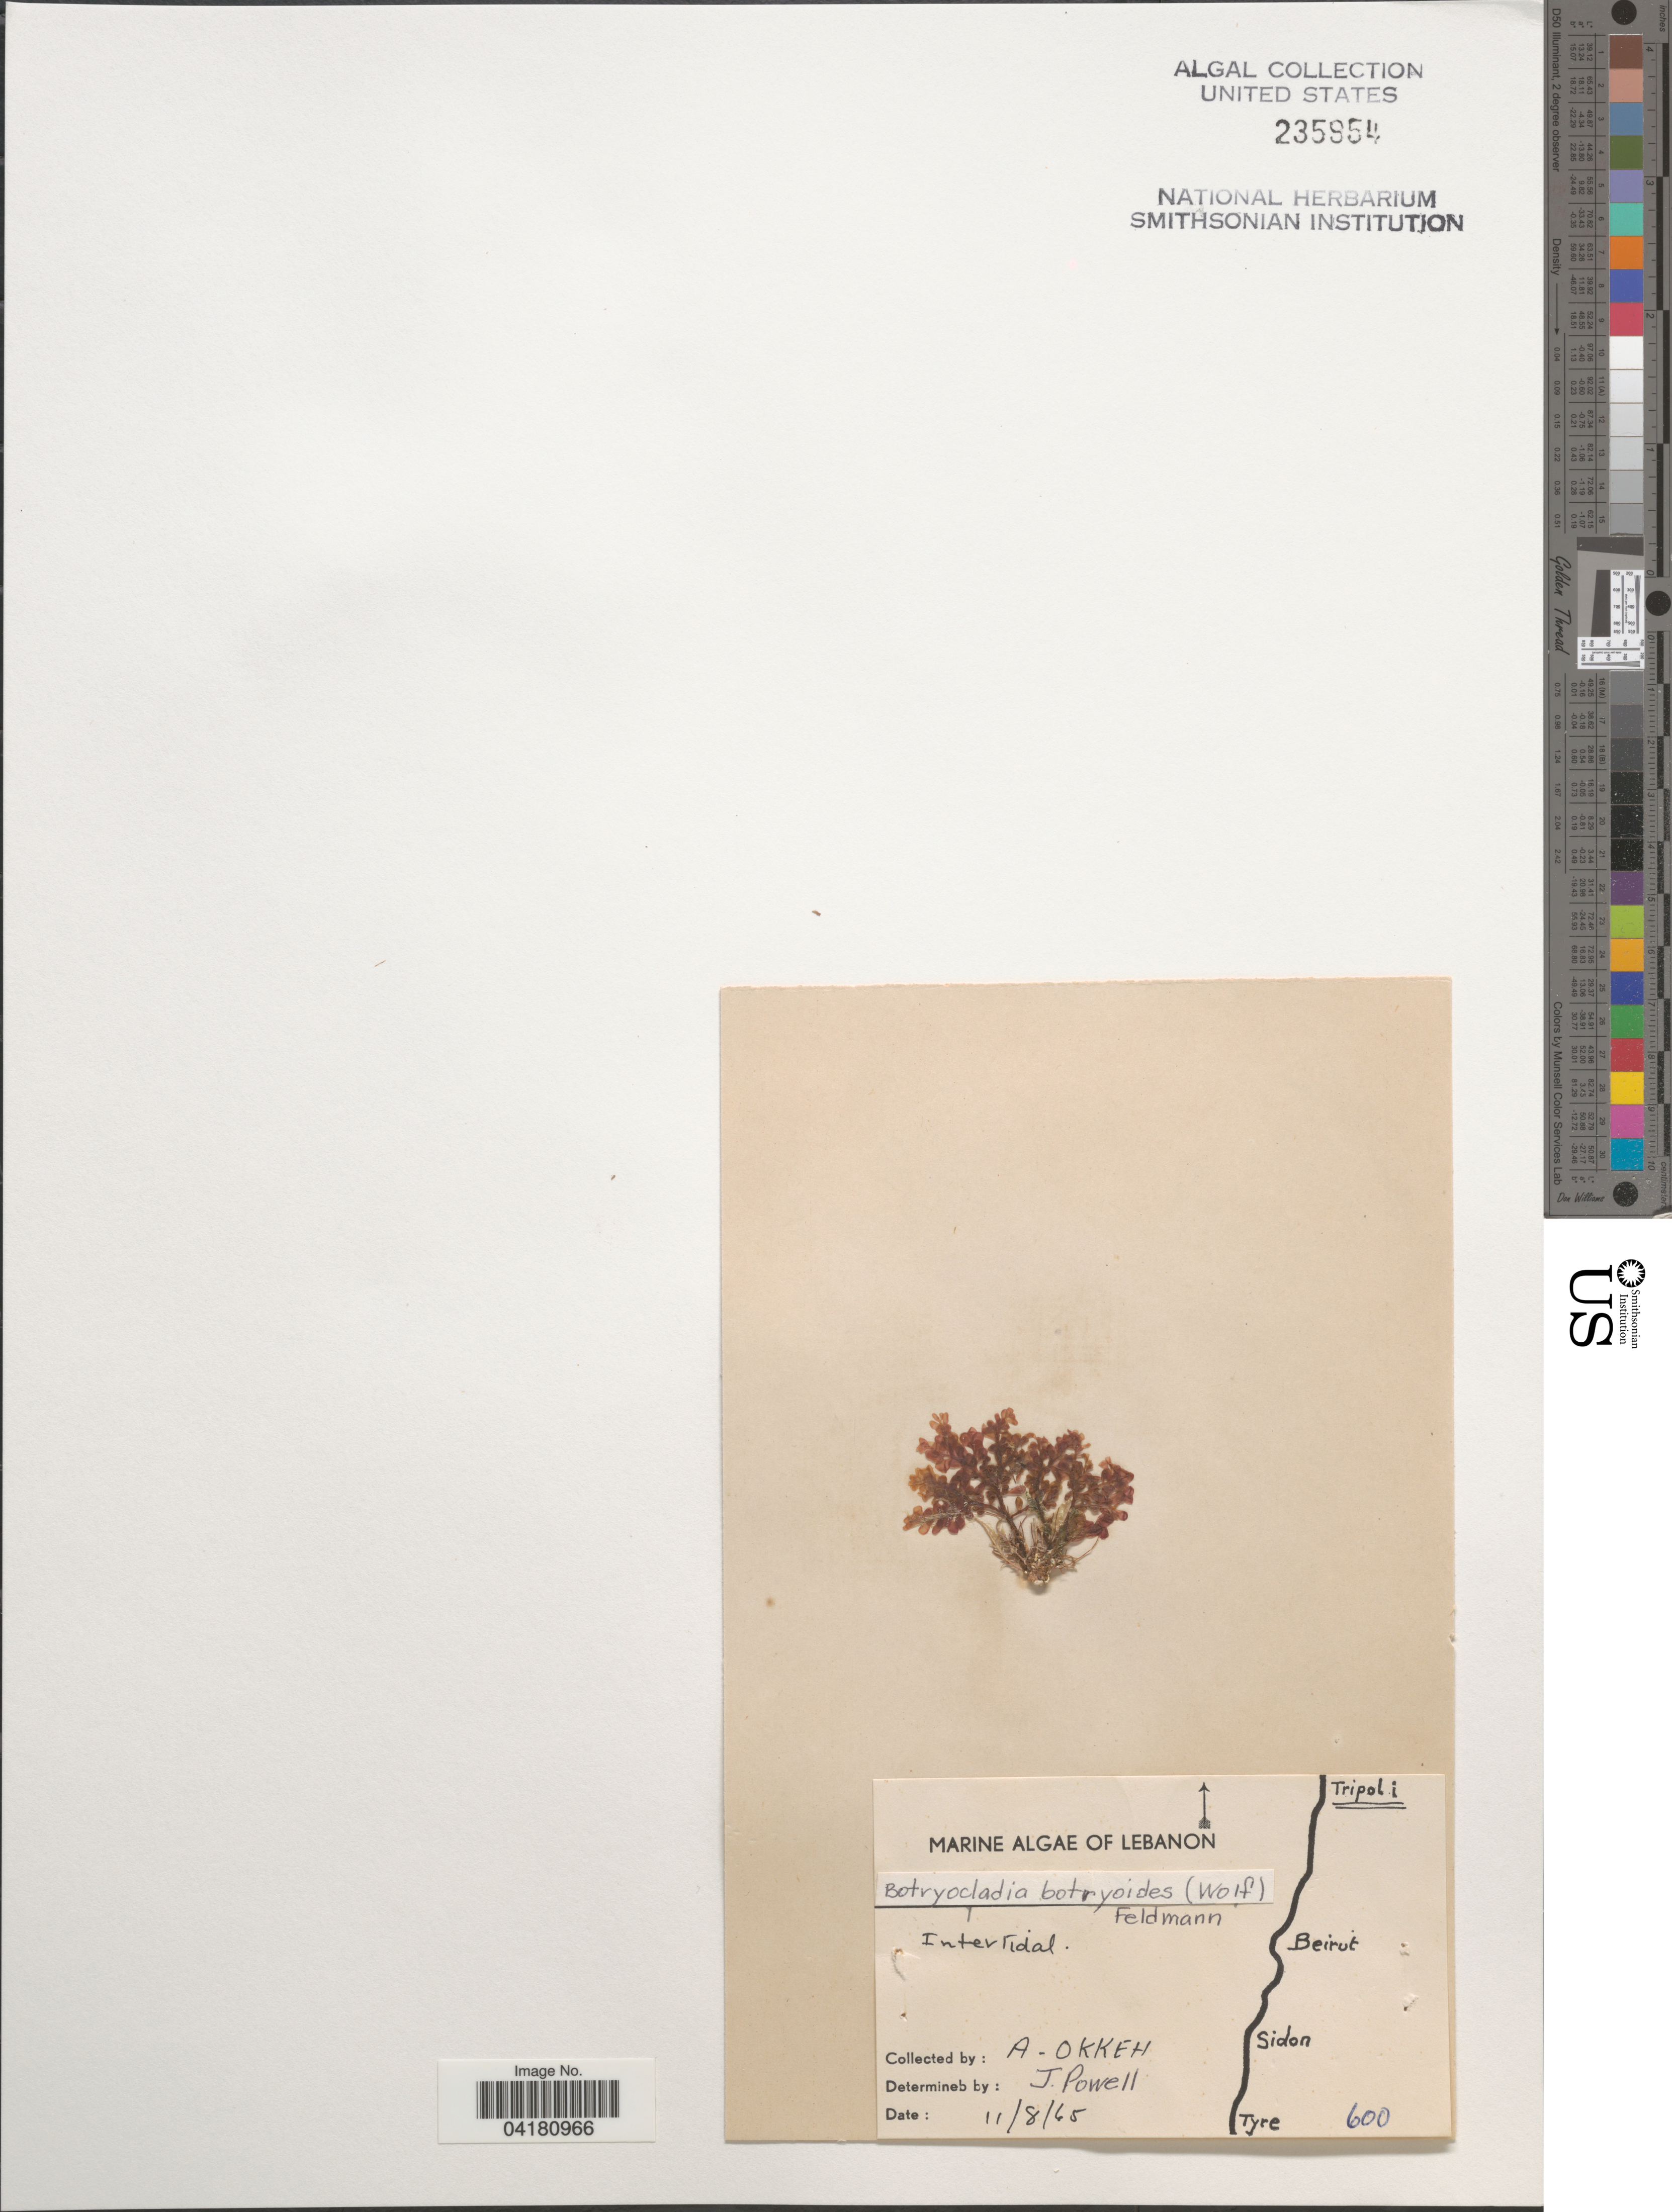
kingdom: Plantae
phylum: Rhodophyta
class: Florideophyceae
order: Rhodymeniales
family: Rhodymeniaceae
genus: Botryocladia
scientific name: Botryocladia botryoides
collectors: A. Okkeh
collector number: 600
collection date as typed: Transcribed d/m/y: 11/8/65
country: Lebanon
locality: Intertidal. Tripoli.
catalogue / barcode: US 235954